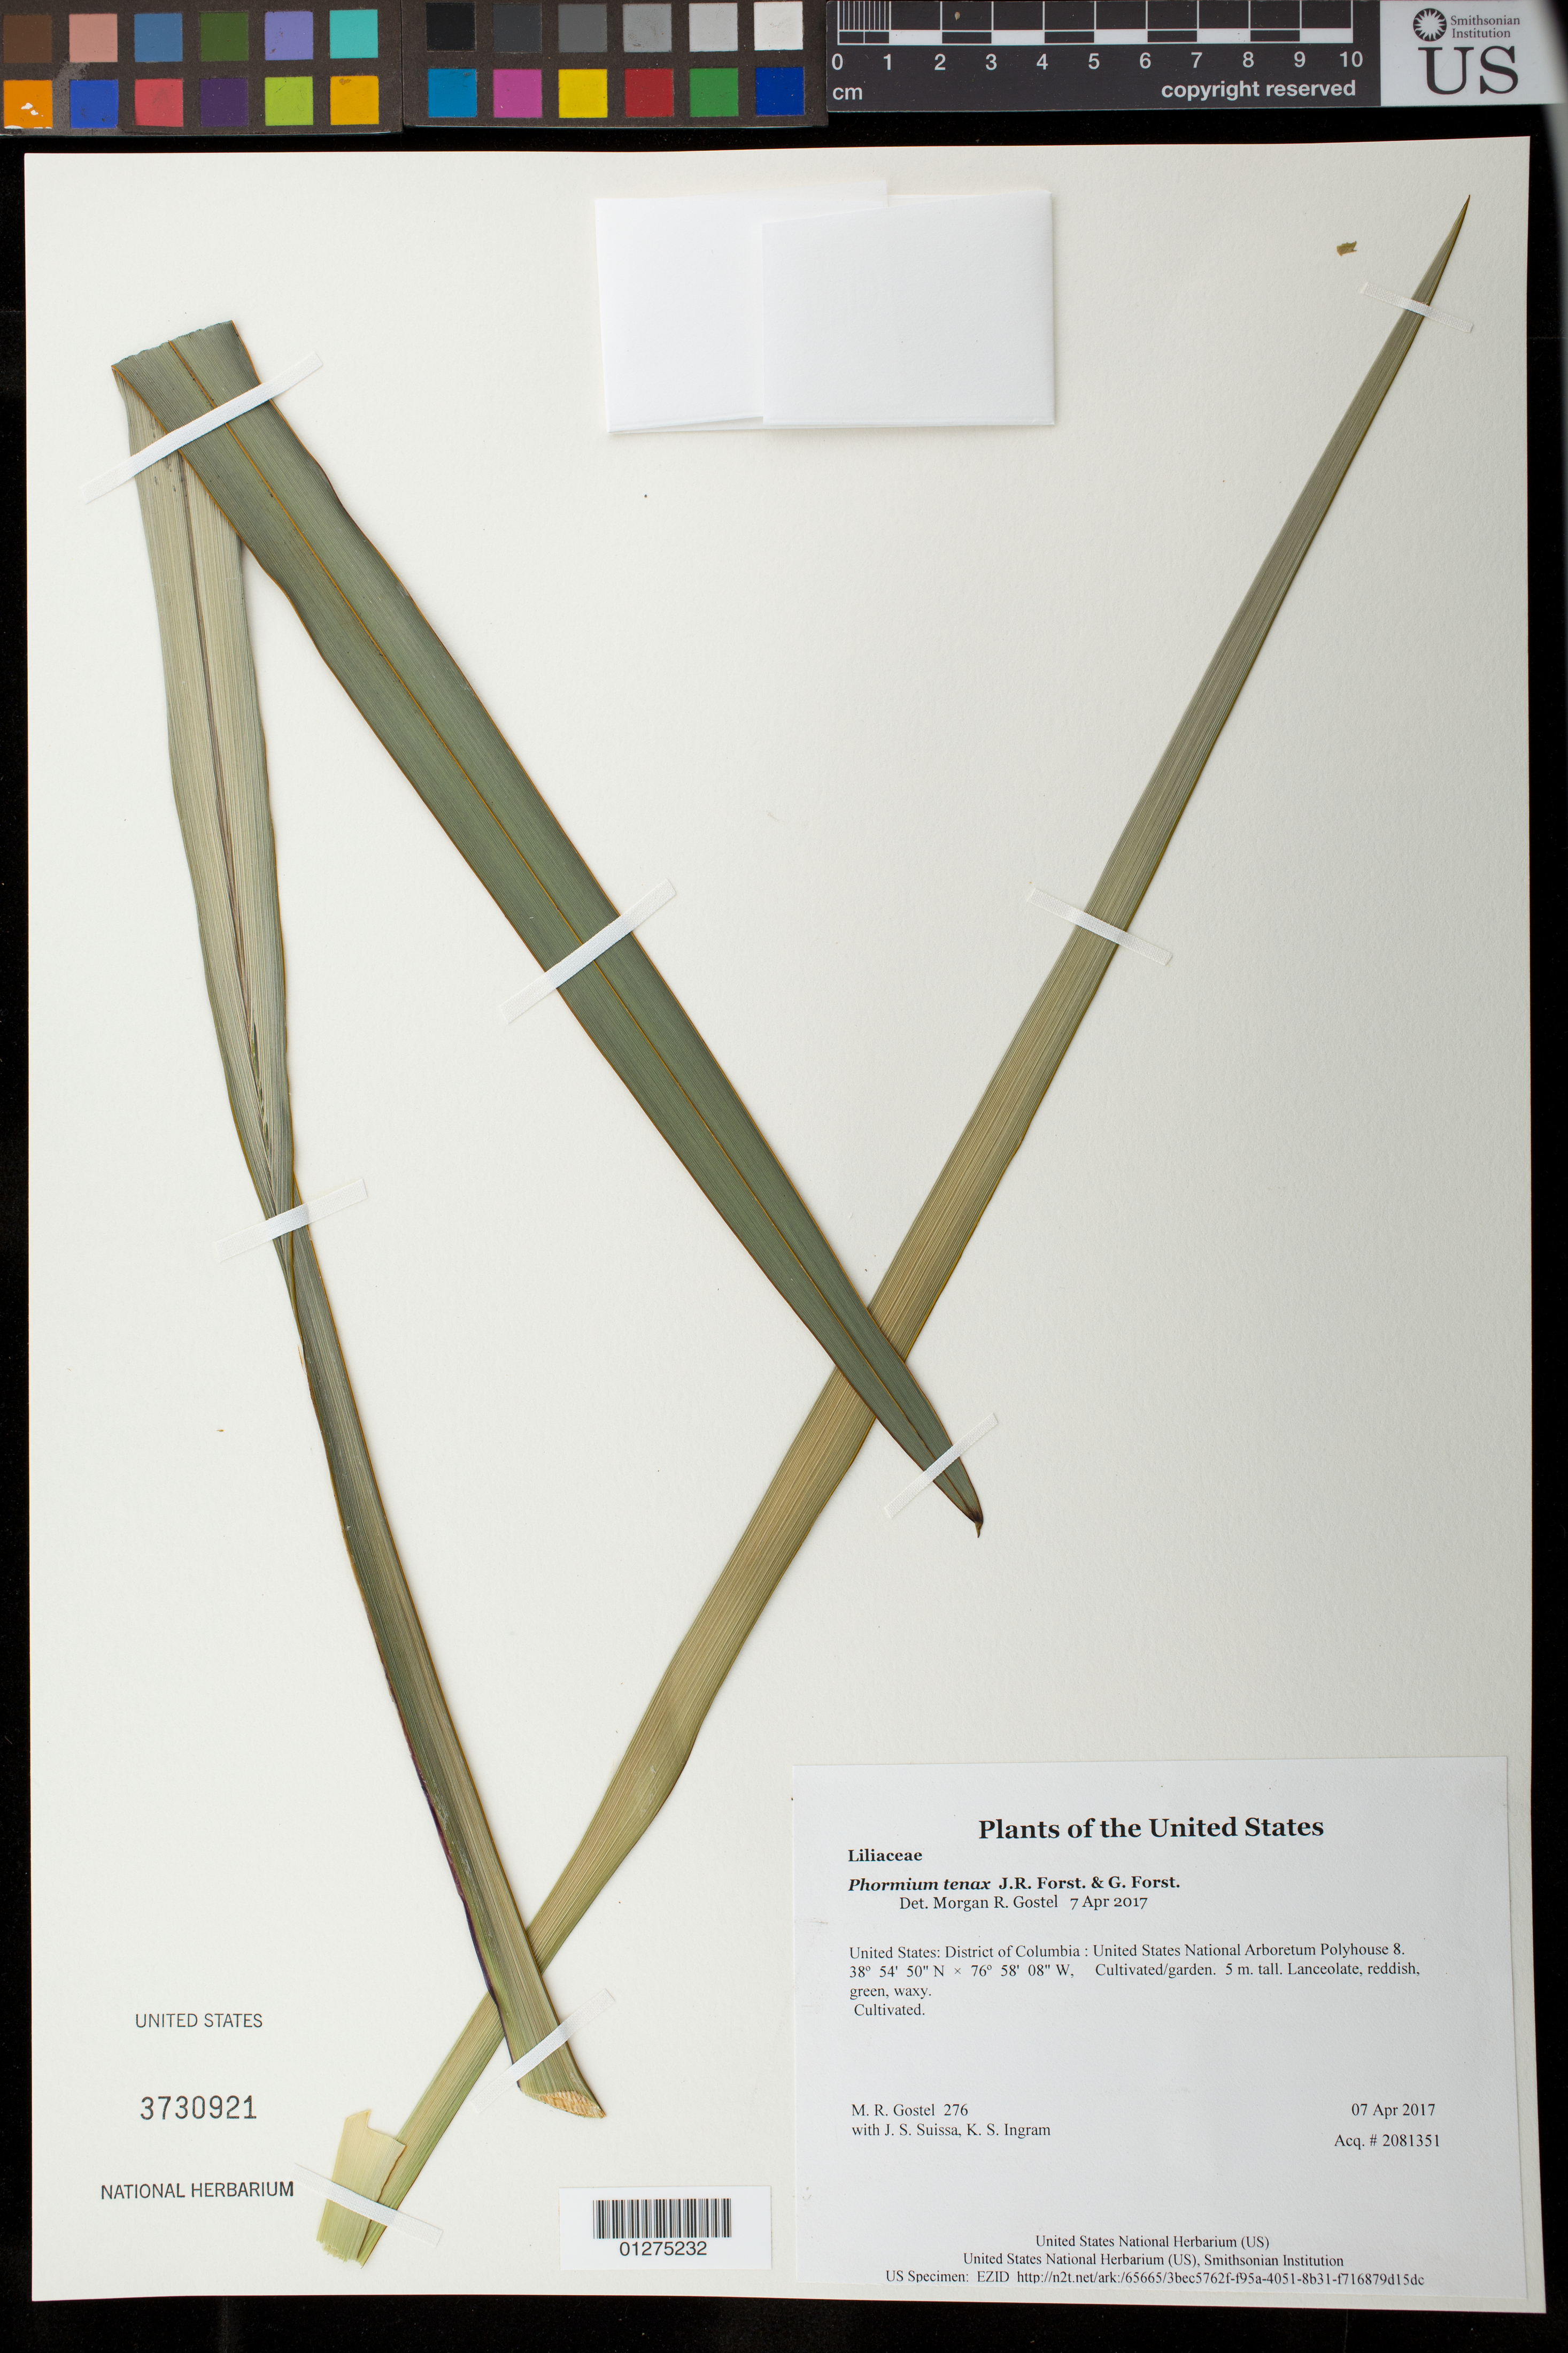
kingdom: Plantae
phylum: Tracheophyta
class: Liliopsida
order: Asparagales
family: Asphodelaceae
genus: Phormium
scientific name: Phormium tenax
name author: J.R. Forst. & G. Forst.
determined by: Gostel, M. R.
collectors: M. R. Gostel, J. S. Suissa & K. S. Ingram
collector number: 276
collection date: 2017-04-07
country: United States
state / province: District of Columbia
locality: United States National Arboretum Polyhouse 8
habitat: Cultivated/garden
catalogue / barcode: US 3730921